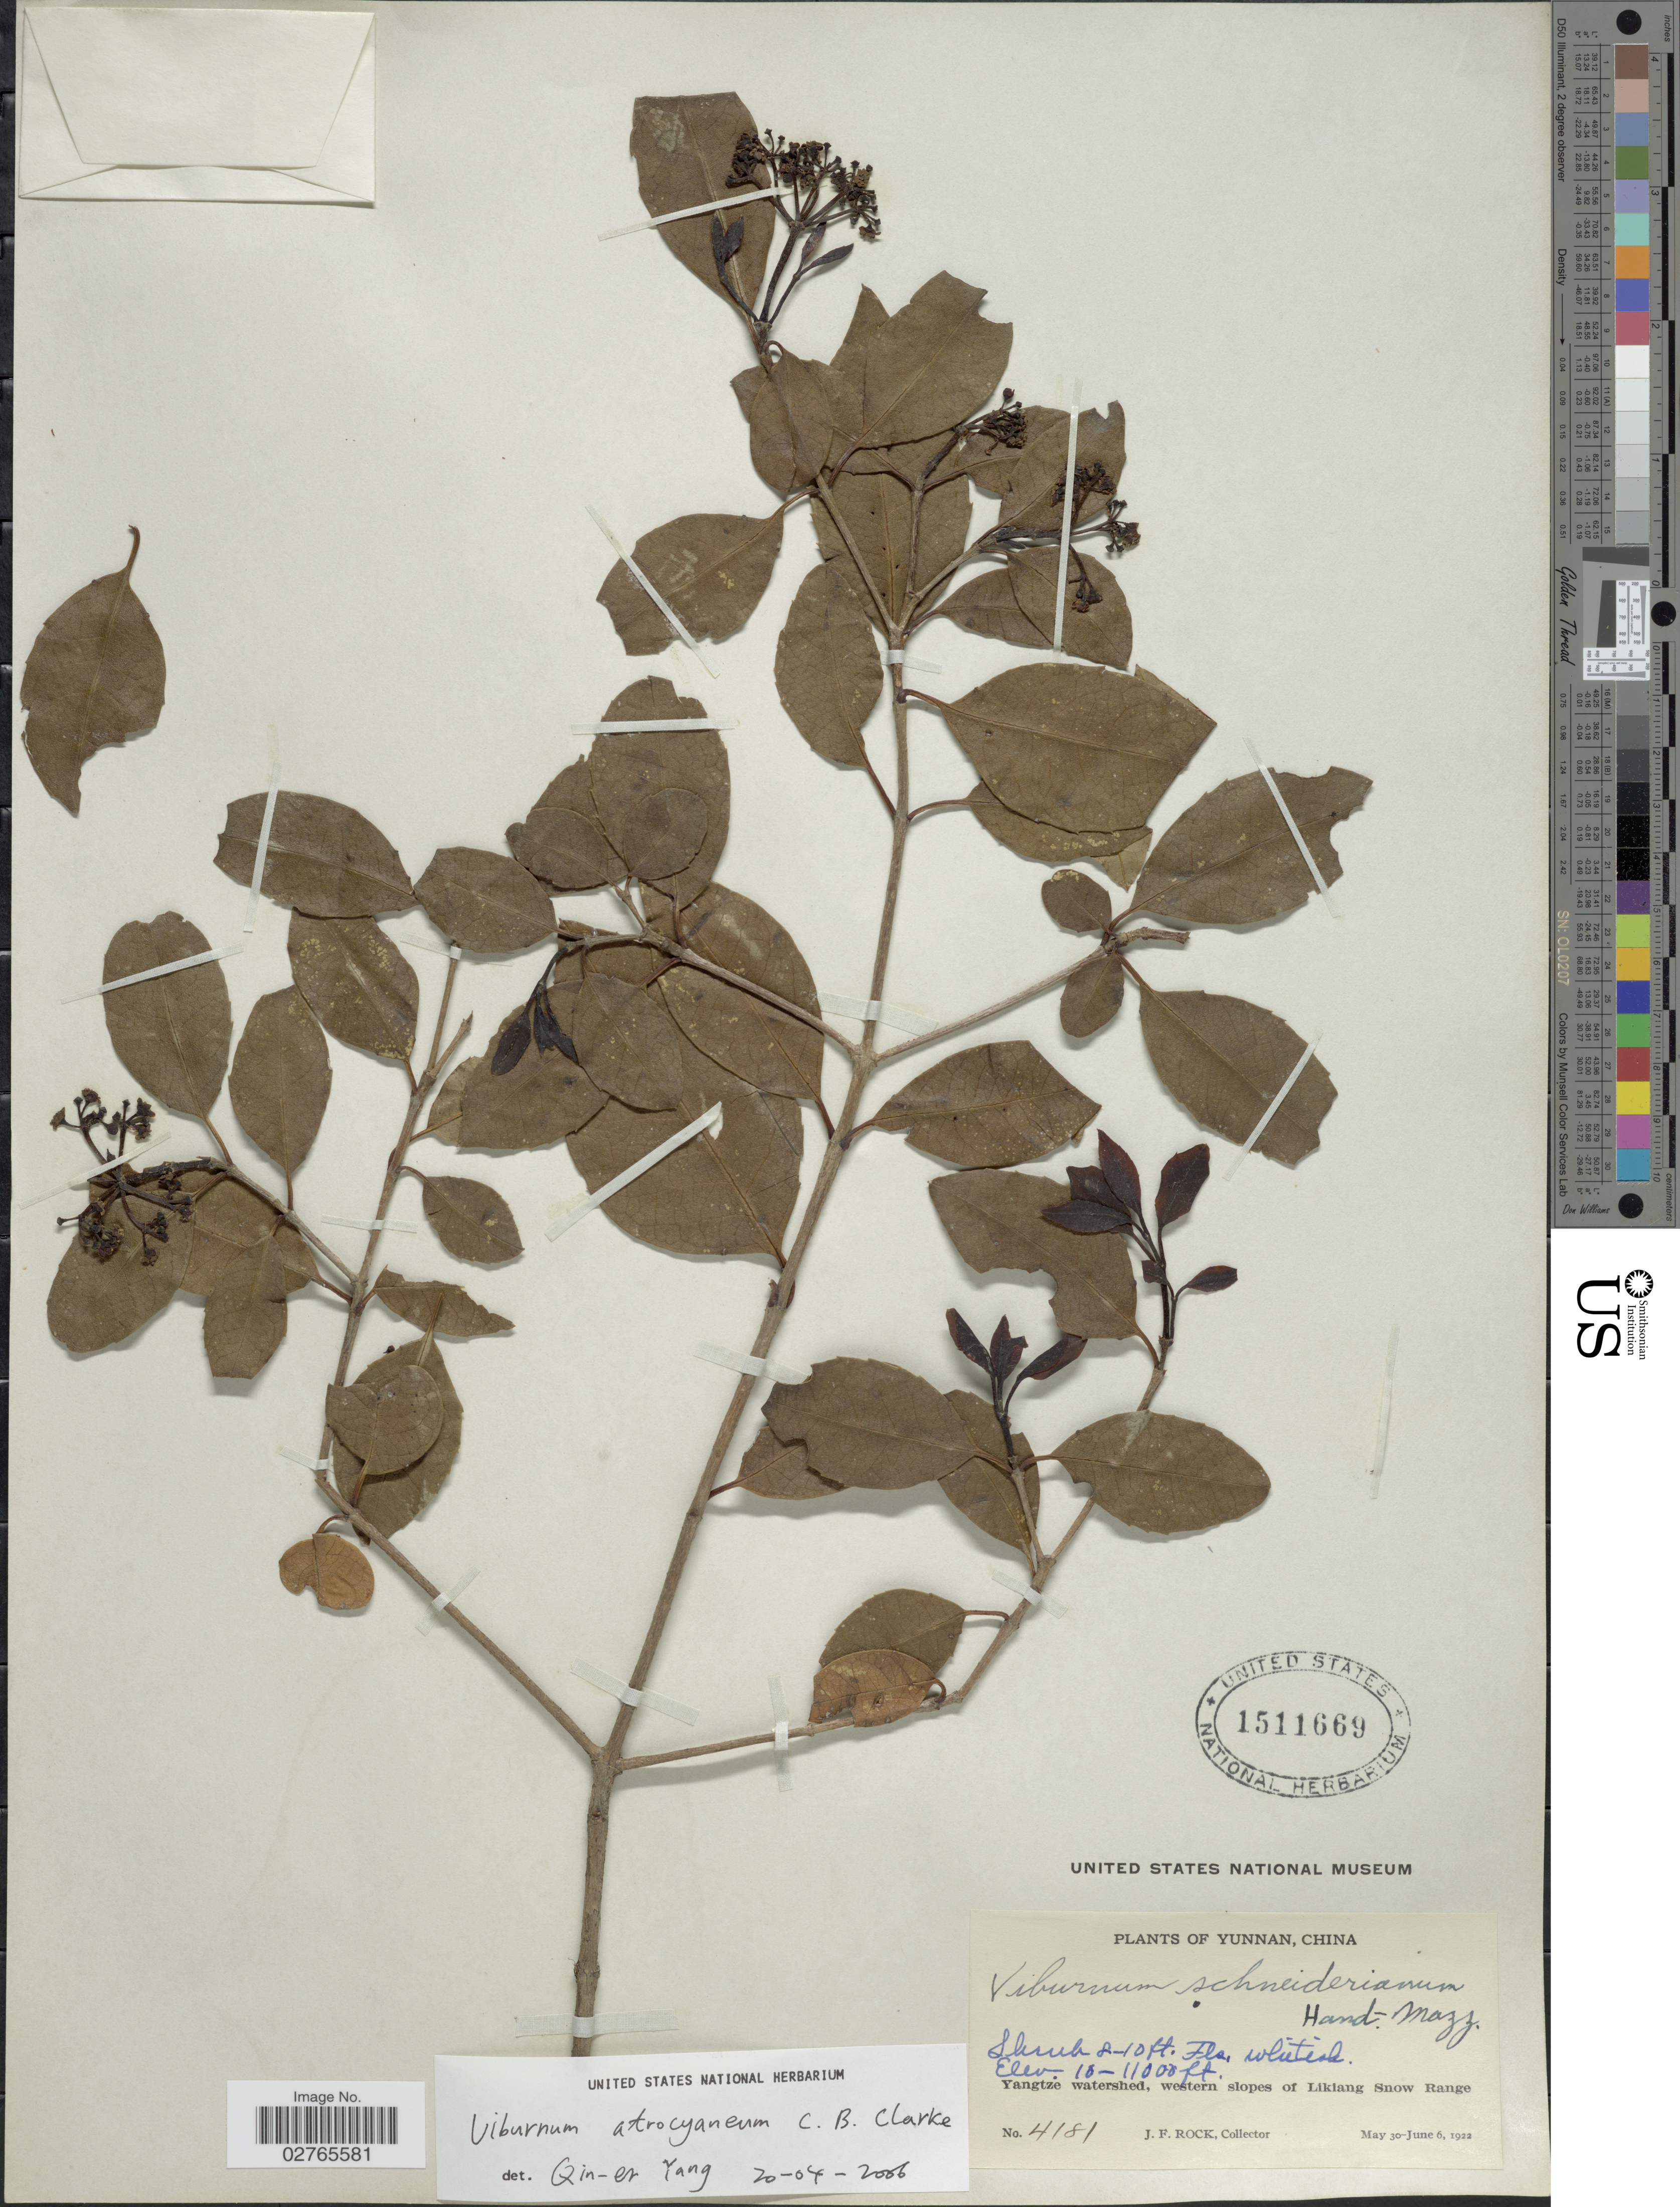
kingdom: Plantae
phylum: Tracheophyta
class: Magnoliopsida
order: Dipsacales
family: Viburnaceae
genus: Viburnum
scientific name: Viburnum atrocyaneum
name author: C.B. Clarke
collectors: J. Rock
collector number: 4181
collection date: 1922-05-30/1922-06-06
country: China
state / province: Yunnan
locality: Yangtze watershed, western slopes of Likiang Snow Range.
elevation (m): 3048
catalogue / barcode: US 1511669